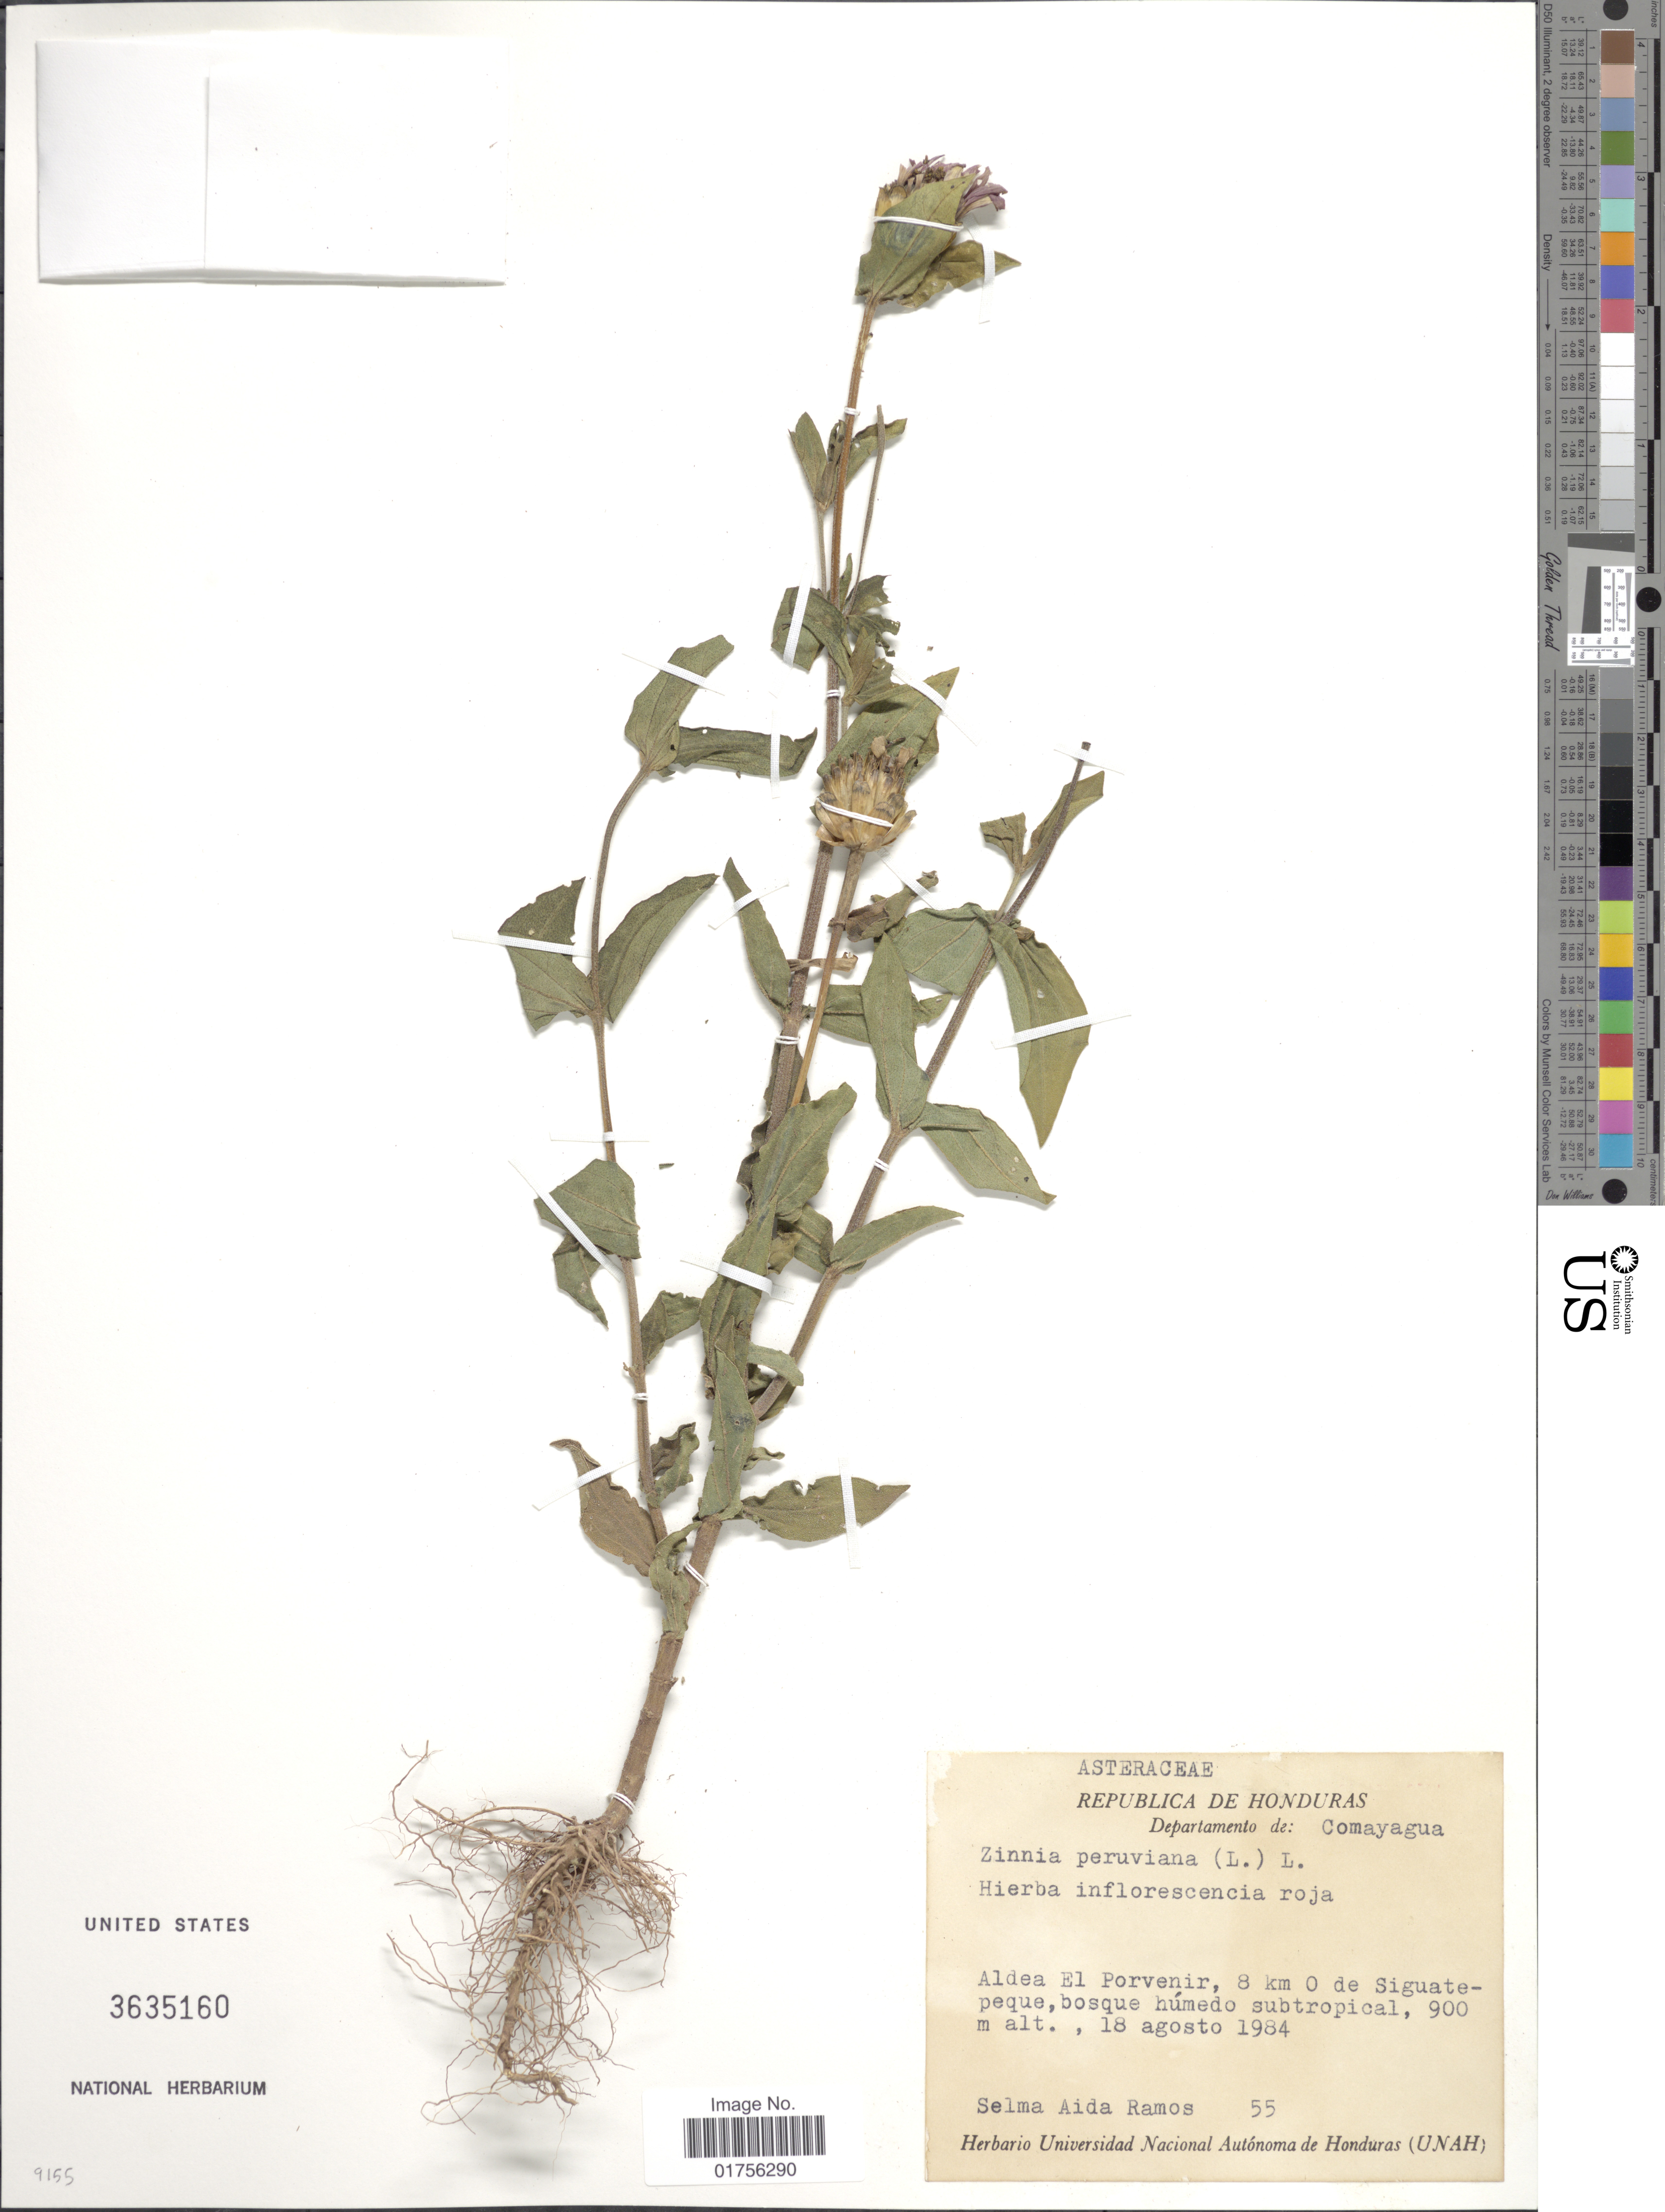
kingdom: Plantae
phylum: Tracheophyta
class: Magnoliopsida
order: Asterales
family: Asteraceae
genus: Zinnia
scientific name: Zinnia peruviana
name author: (L.) L.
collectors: S. A. Ramos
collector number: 55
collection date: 1984-08-18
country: Honduras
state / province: Comayagua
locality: Departamento de: Comayagua, Aldea El Porvenir, 8 km O de Siguatepeque, bosque humedo subtropical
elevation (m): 900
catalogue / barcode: US 3635160